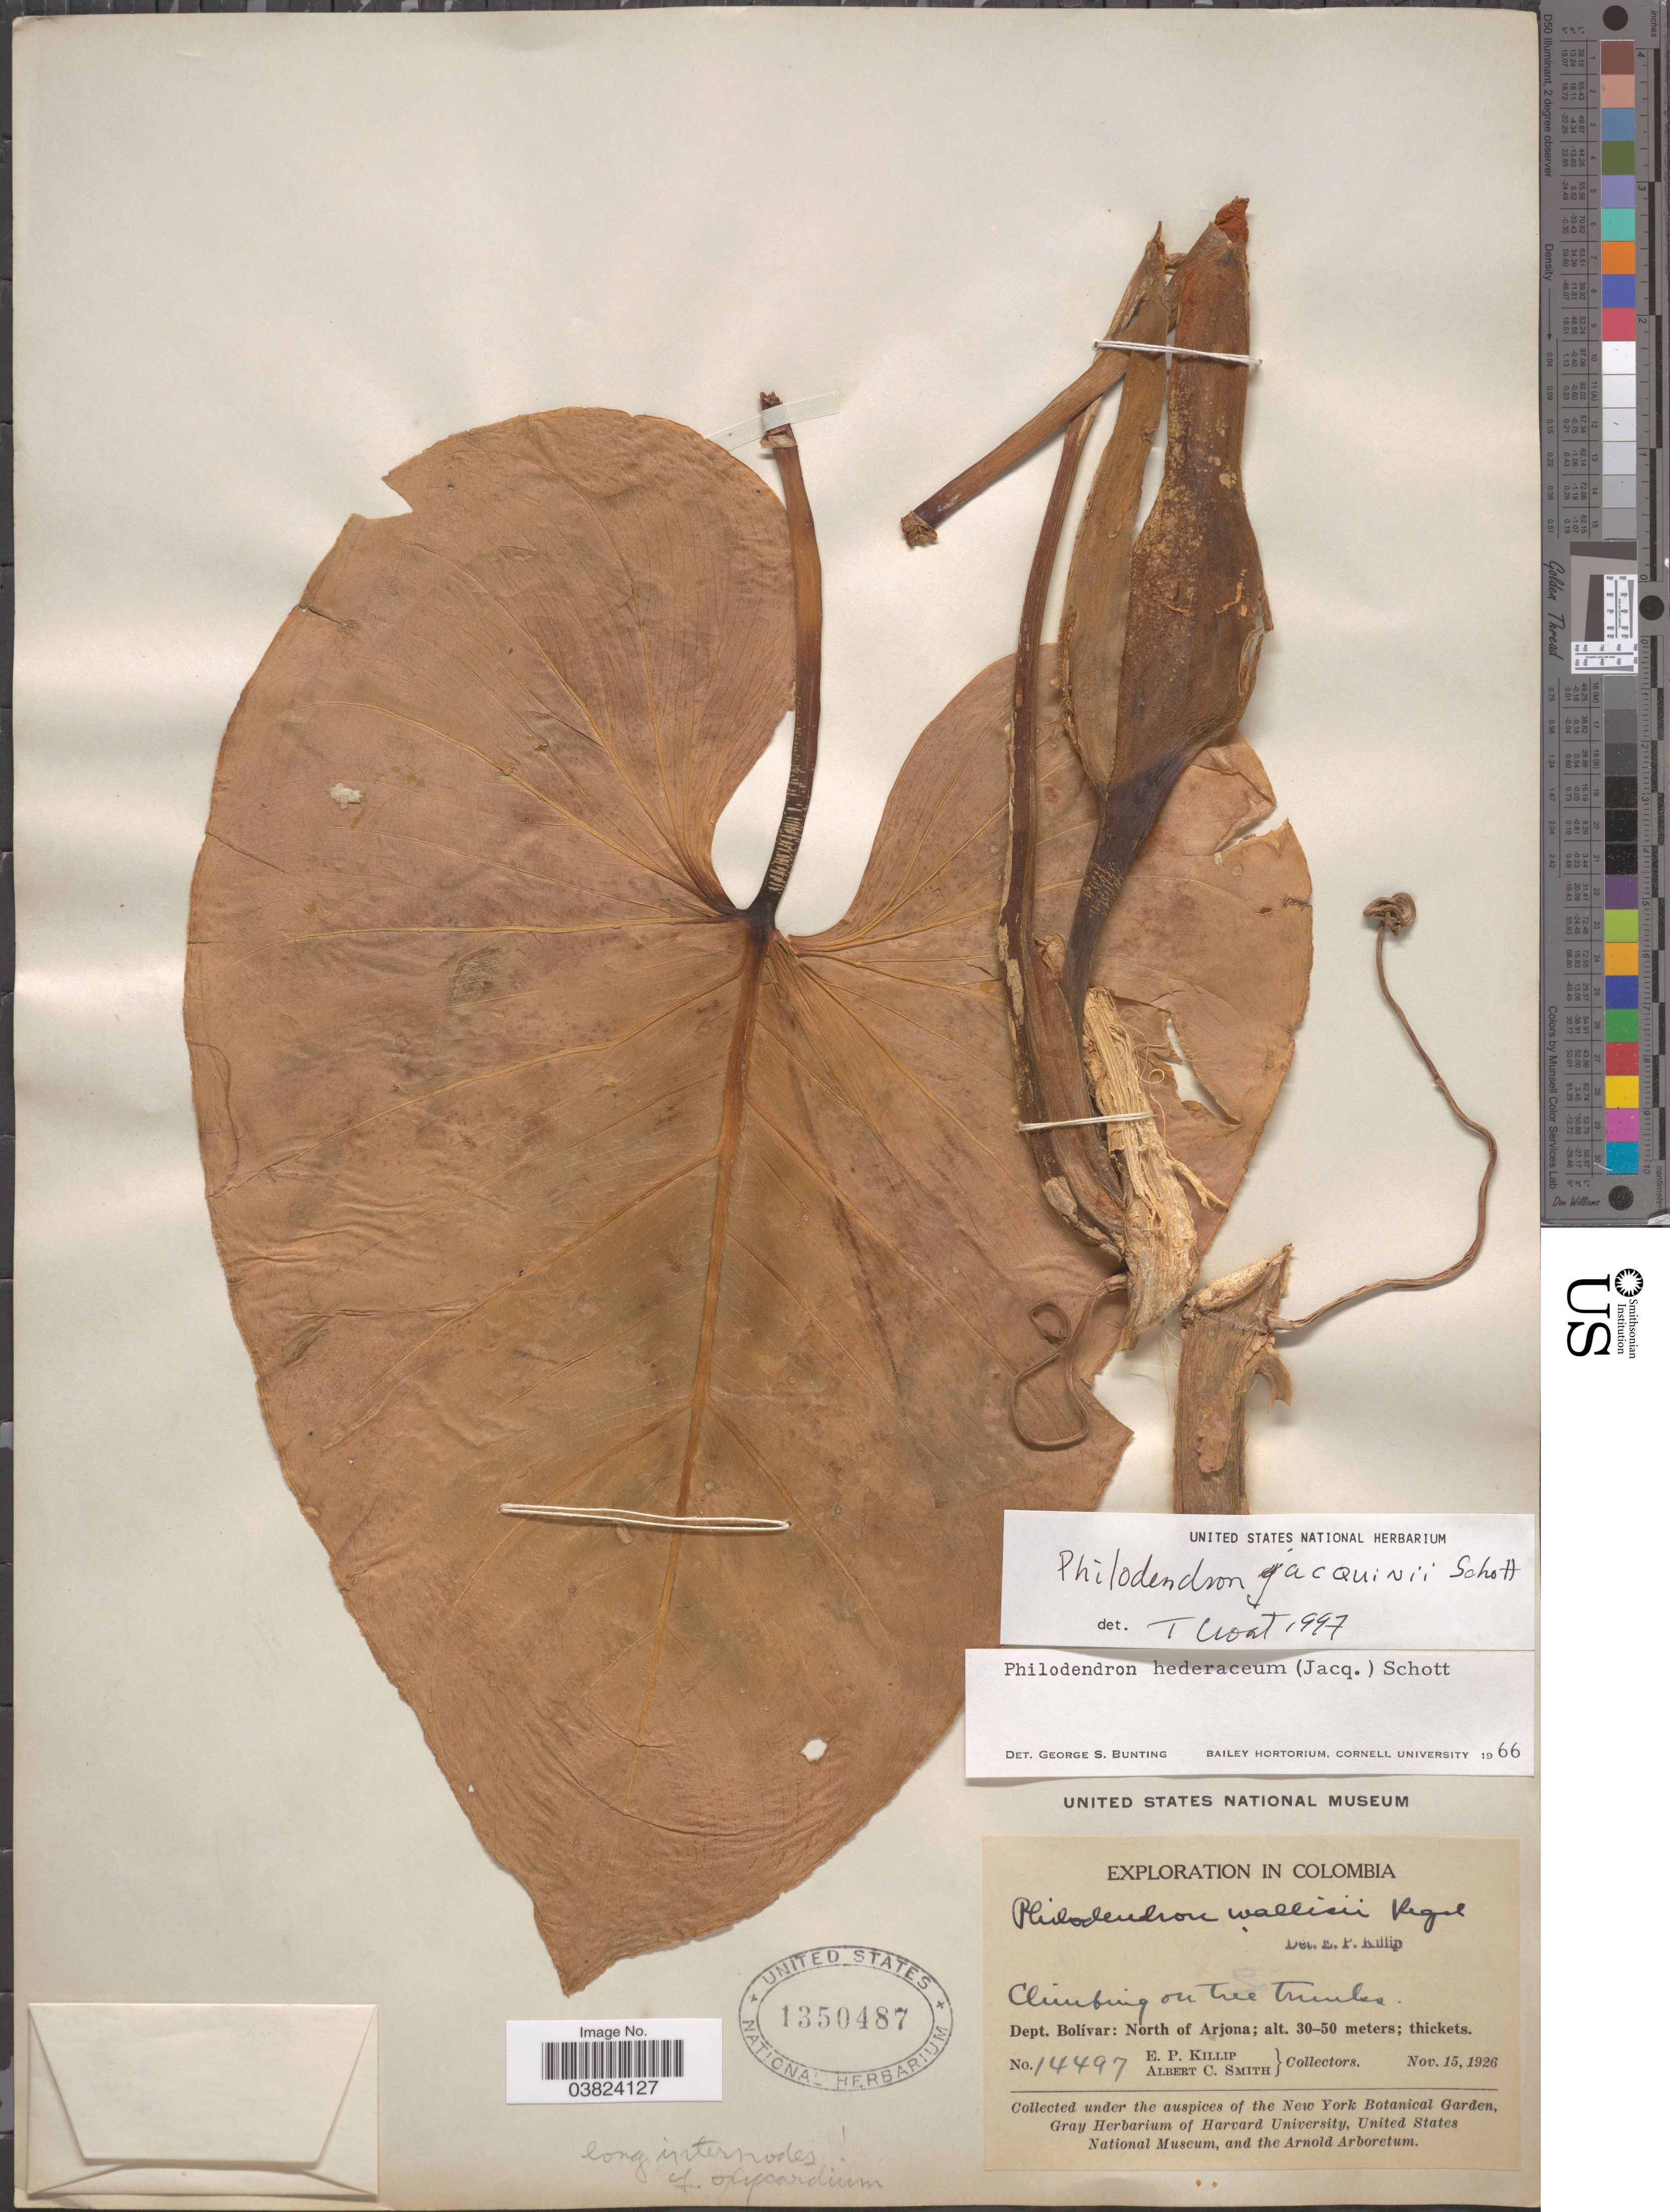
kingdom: Plantae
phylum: Tracheophyta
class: Liliopsida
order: Alismatales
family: Araceae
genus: Philodendron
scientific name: Philodendron jacquinii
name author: Schott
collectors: E. P. Killip & A. C. Smith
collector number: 14497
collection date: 1926-11-15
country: Colombia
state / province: Bolívar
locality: Dept. Bolívar: North of Arjona.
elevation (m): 30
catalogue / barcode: US 1350487